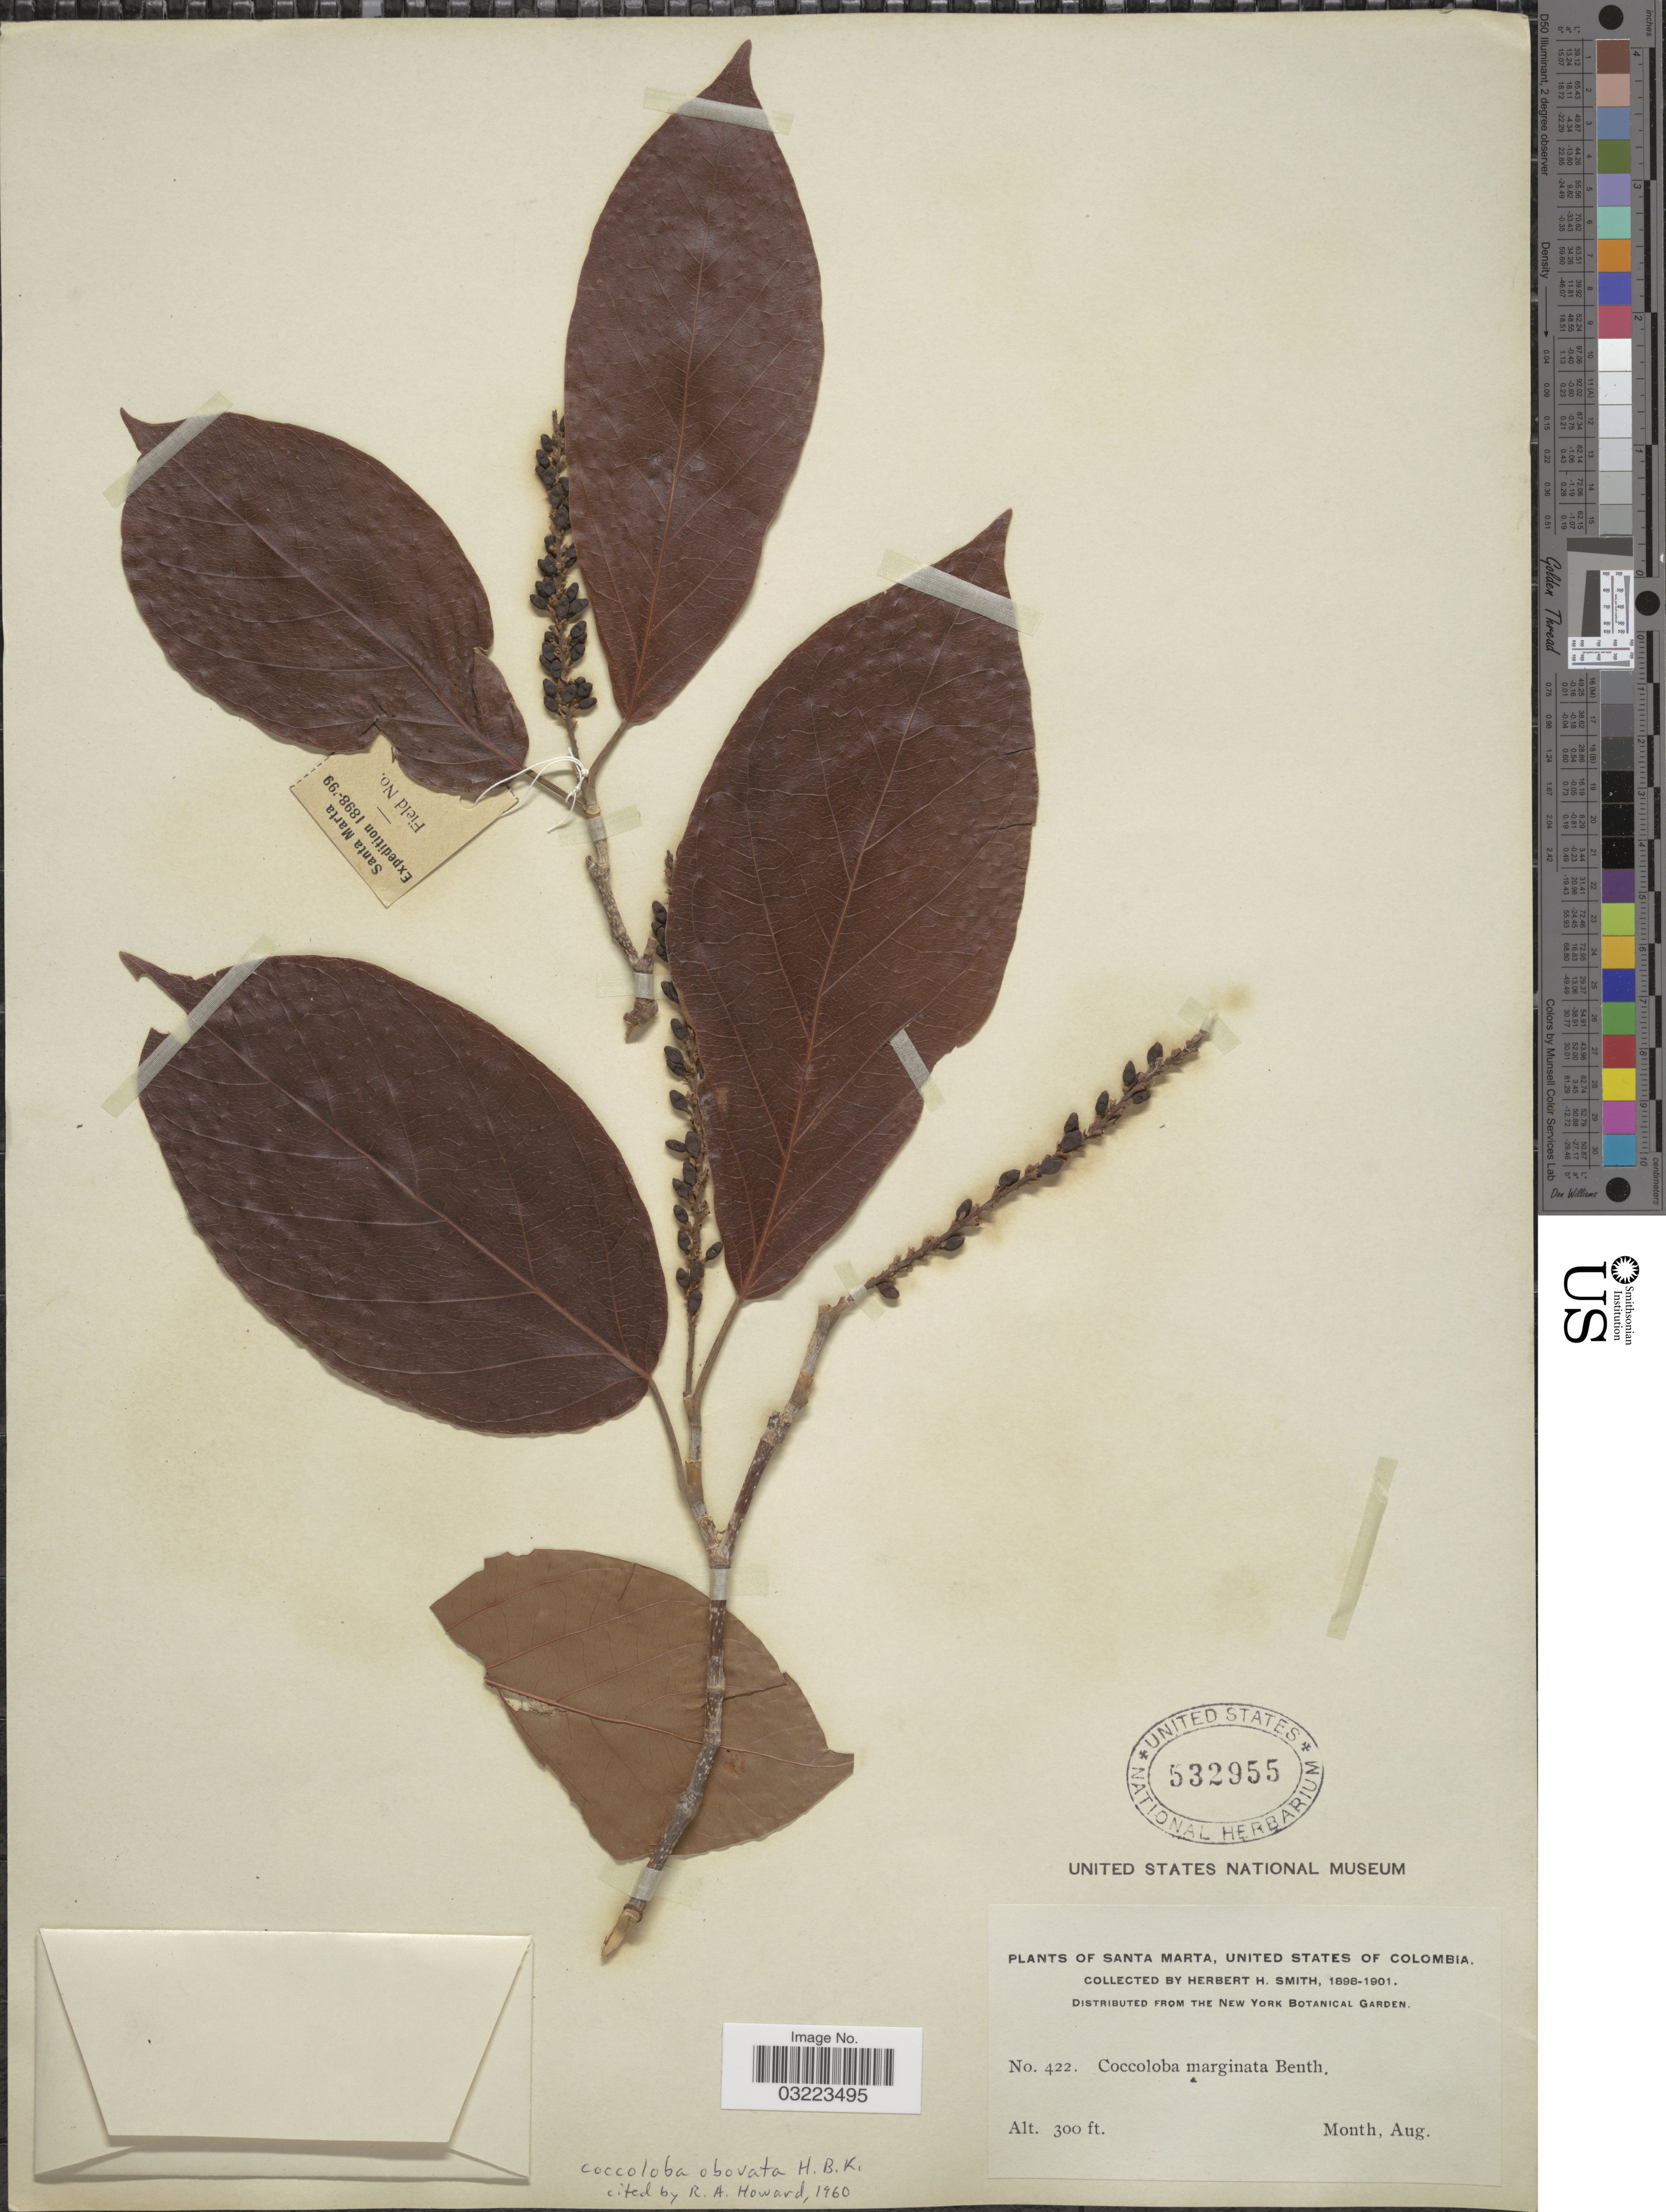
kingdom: Plantae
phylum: Tracheophyta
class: Magnoliopsida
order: Caryophyllales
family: Polygonaceae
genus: Coccoloba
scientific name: Coccoloba obovata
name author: Kunth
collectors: Herbert H. Smith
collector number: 422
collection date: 1898-08/1901-08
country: Colombia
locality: Santa Marta, United States of Colombia.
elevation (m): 91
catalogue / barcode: US 532955